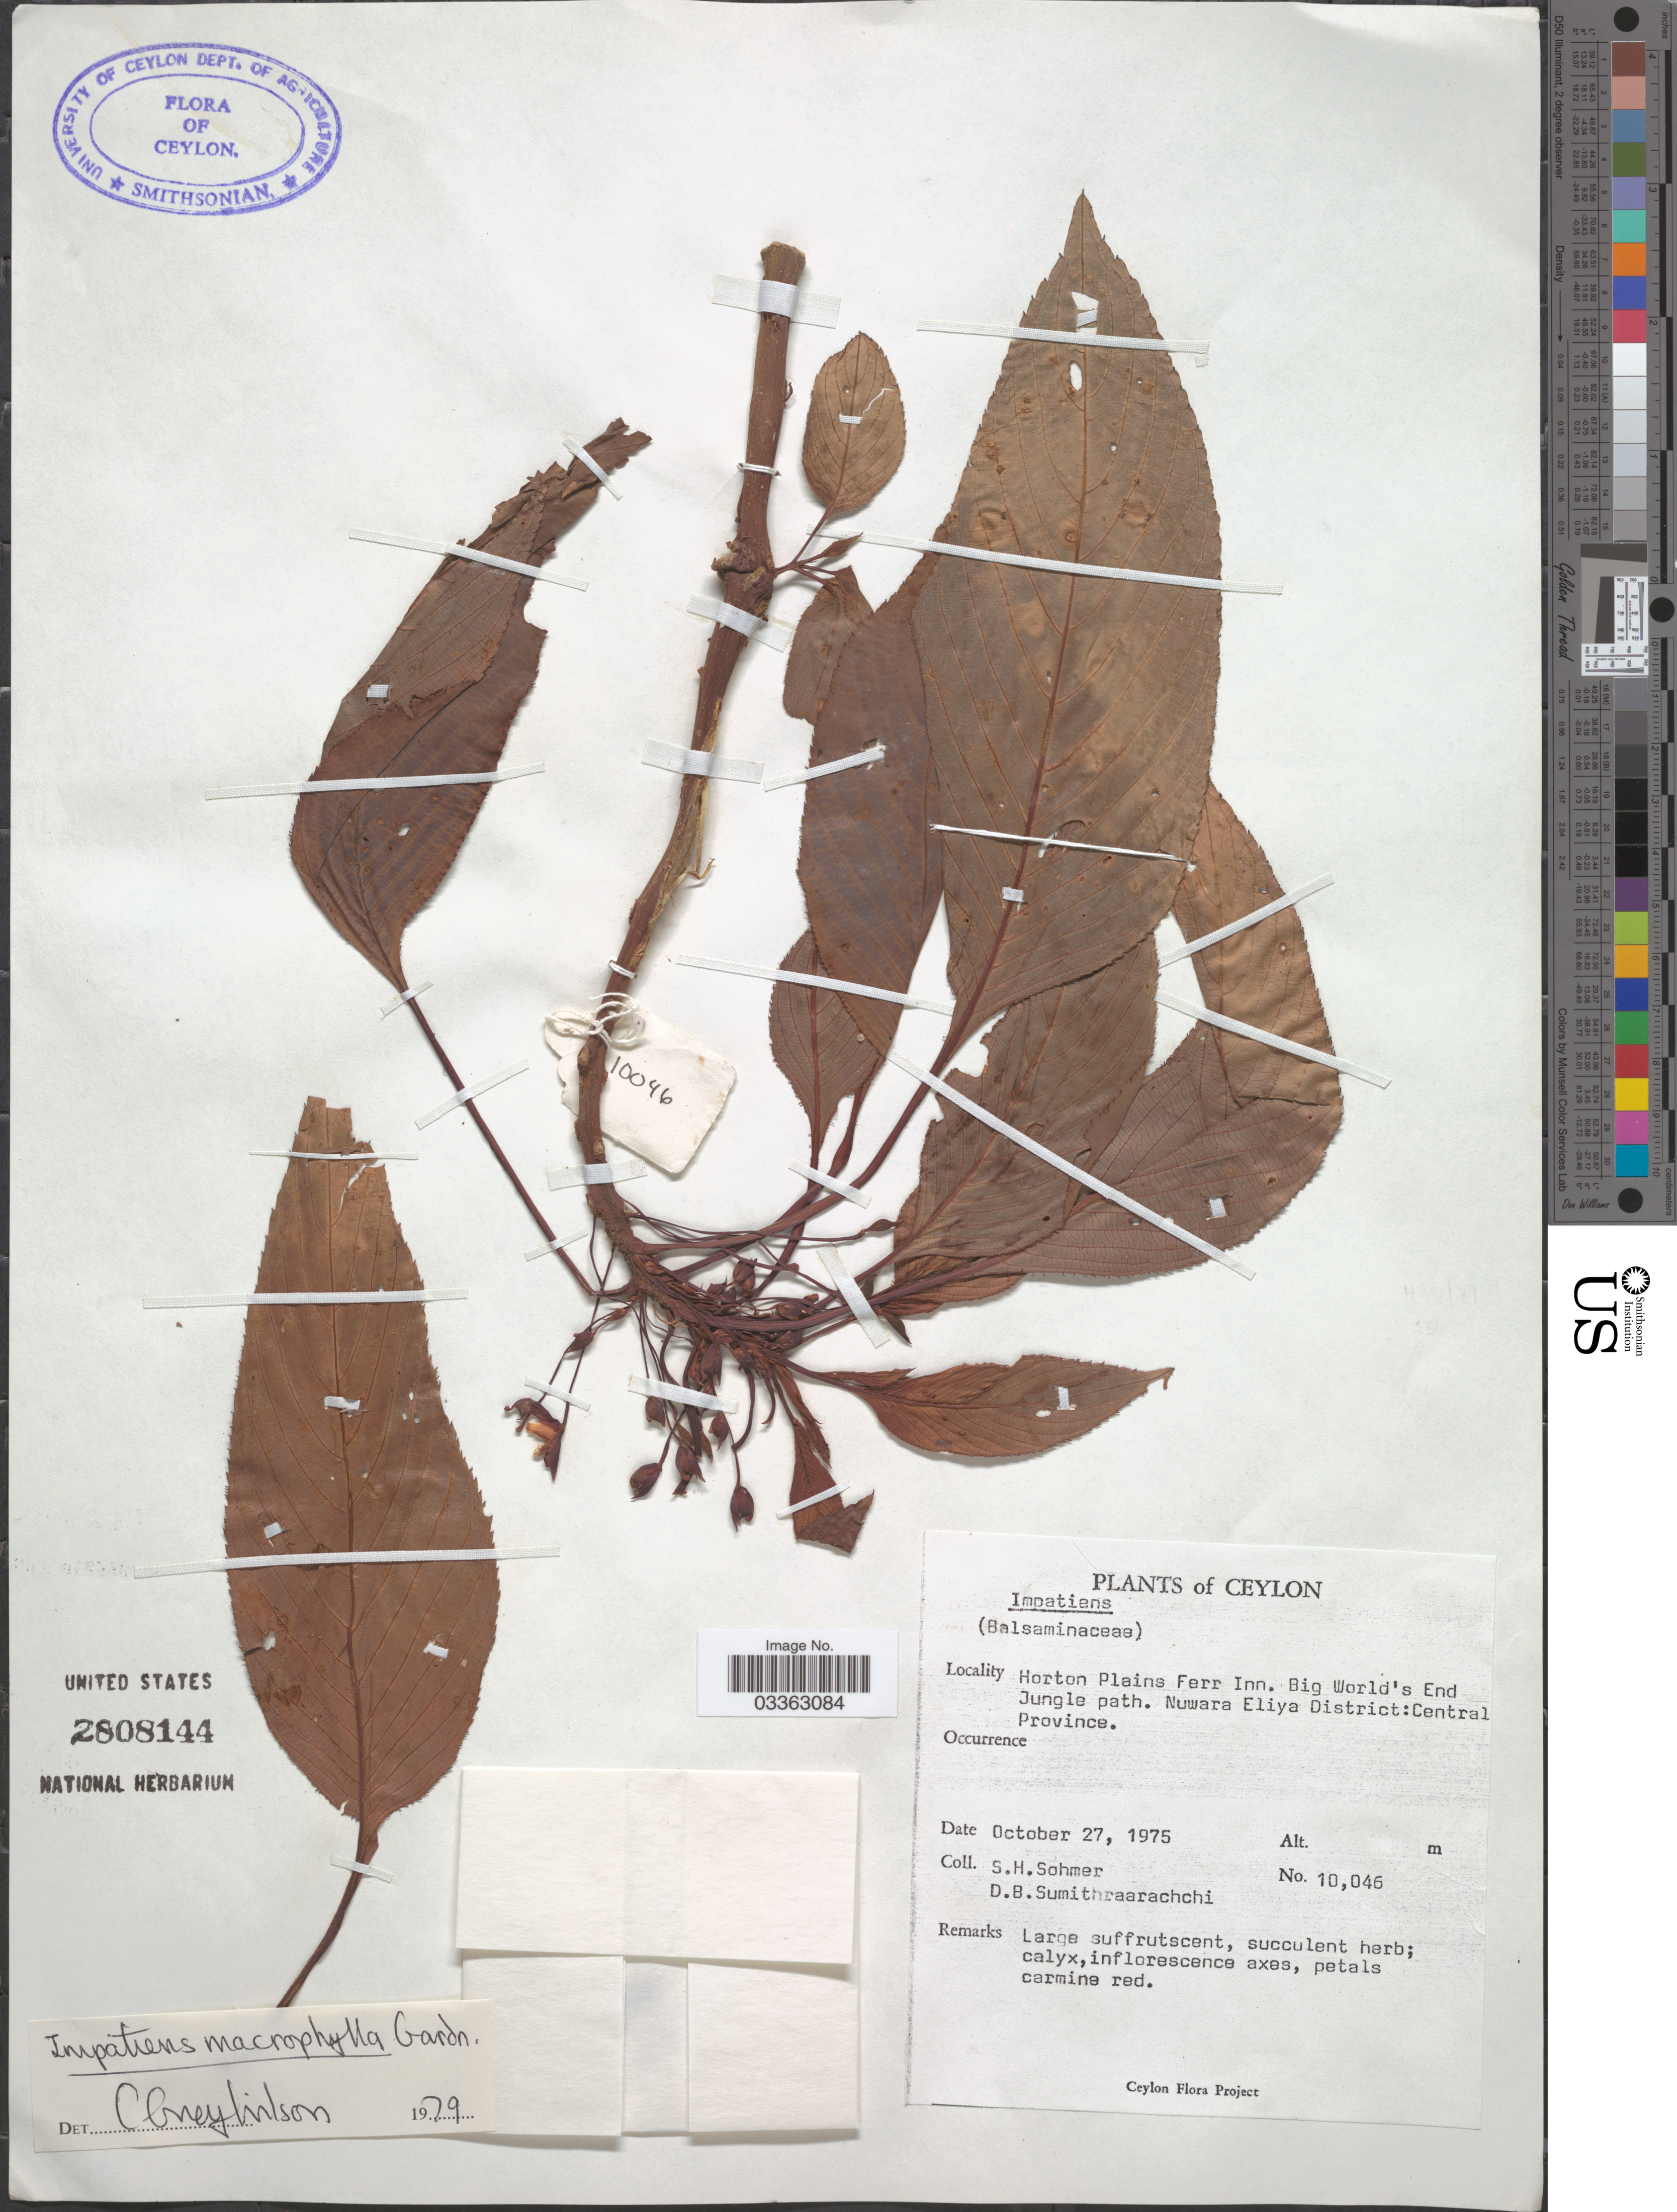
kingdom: Plantae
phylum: Tracheophyta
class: Magnoliopsida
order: Ericales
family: Balsaminaceae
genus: Impatiens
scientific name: Impatiens macrophylla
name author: Gardner ex Hook.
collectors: S. H. Sohmer & D. B. Sumithraarachchi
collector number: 10046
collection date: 1975-10-27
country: Sri Lanka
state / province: Central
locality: Ceylon, Horton Plains Ferr Inn. Big World's End Jungle path. Nuwara Eliya District.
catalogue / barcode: US 2808144